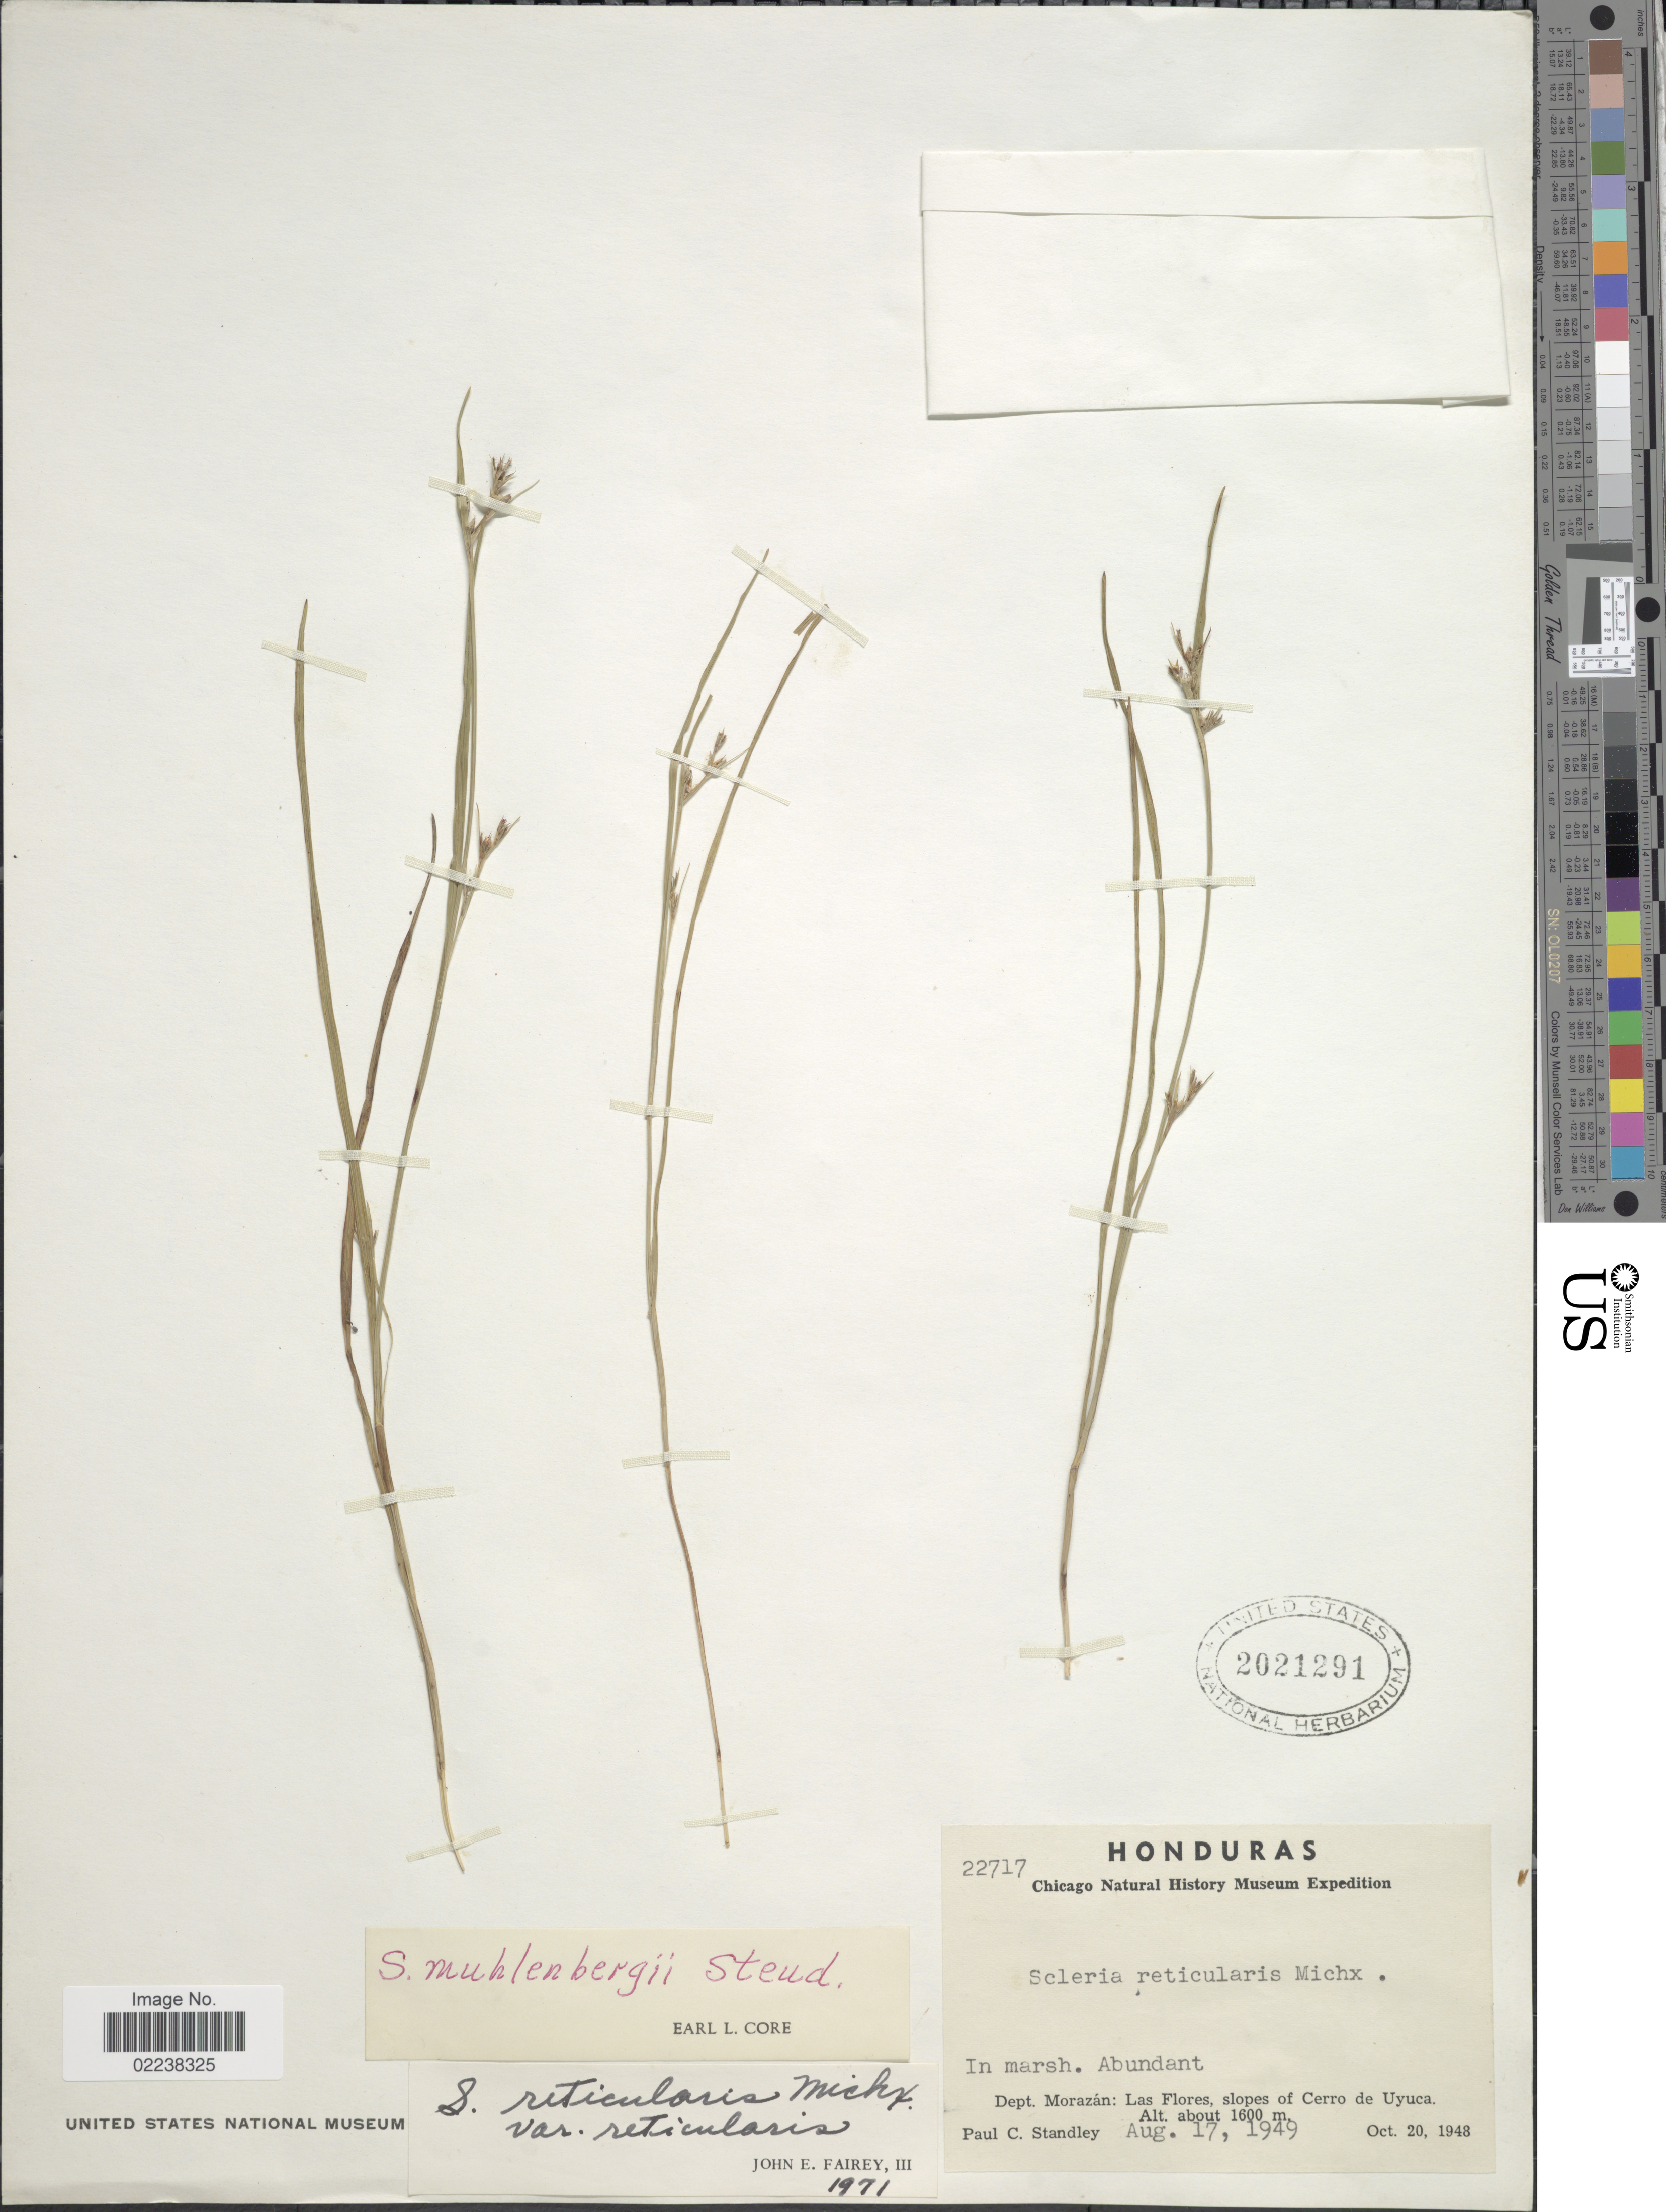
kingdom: Plantae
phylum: Tracheophyta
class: Liliopsida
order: Poales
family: Cyperaceae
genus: Scleria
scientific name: Scleria muehlenbergii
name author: Steud.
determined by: Strong, Mark T., (BOT), Smithsonian Institution - National Museum of Natural History (UNITED STATES)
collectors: P. C. Standley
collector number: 22717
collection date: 1949-08-17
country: Honduras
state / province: Fco. Morazán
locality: Dept. Morazan: Las Flores, slopes of Cerro de Uyuca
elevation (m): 1600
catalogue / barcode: US 2021291